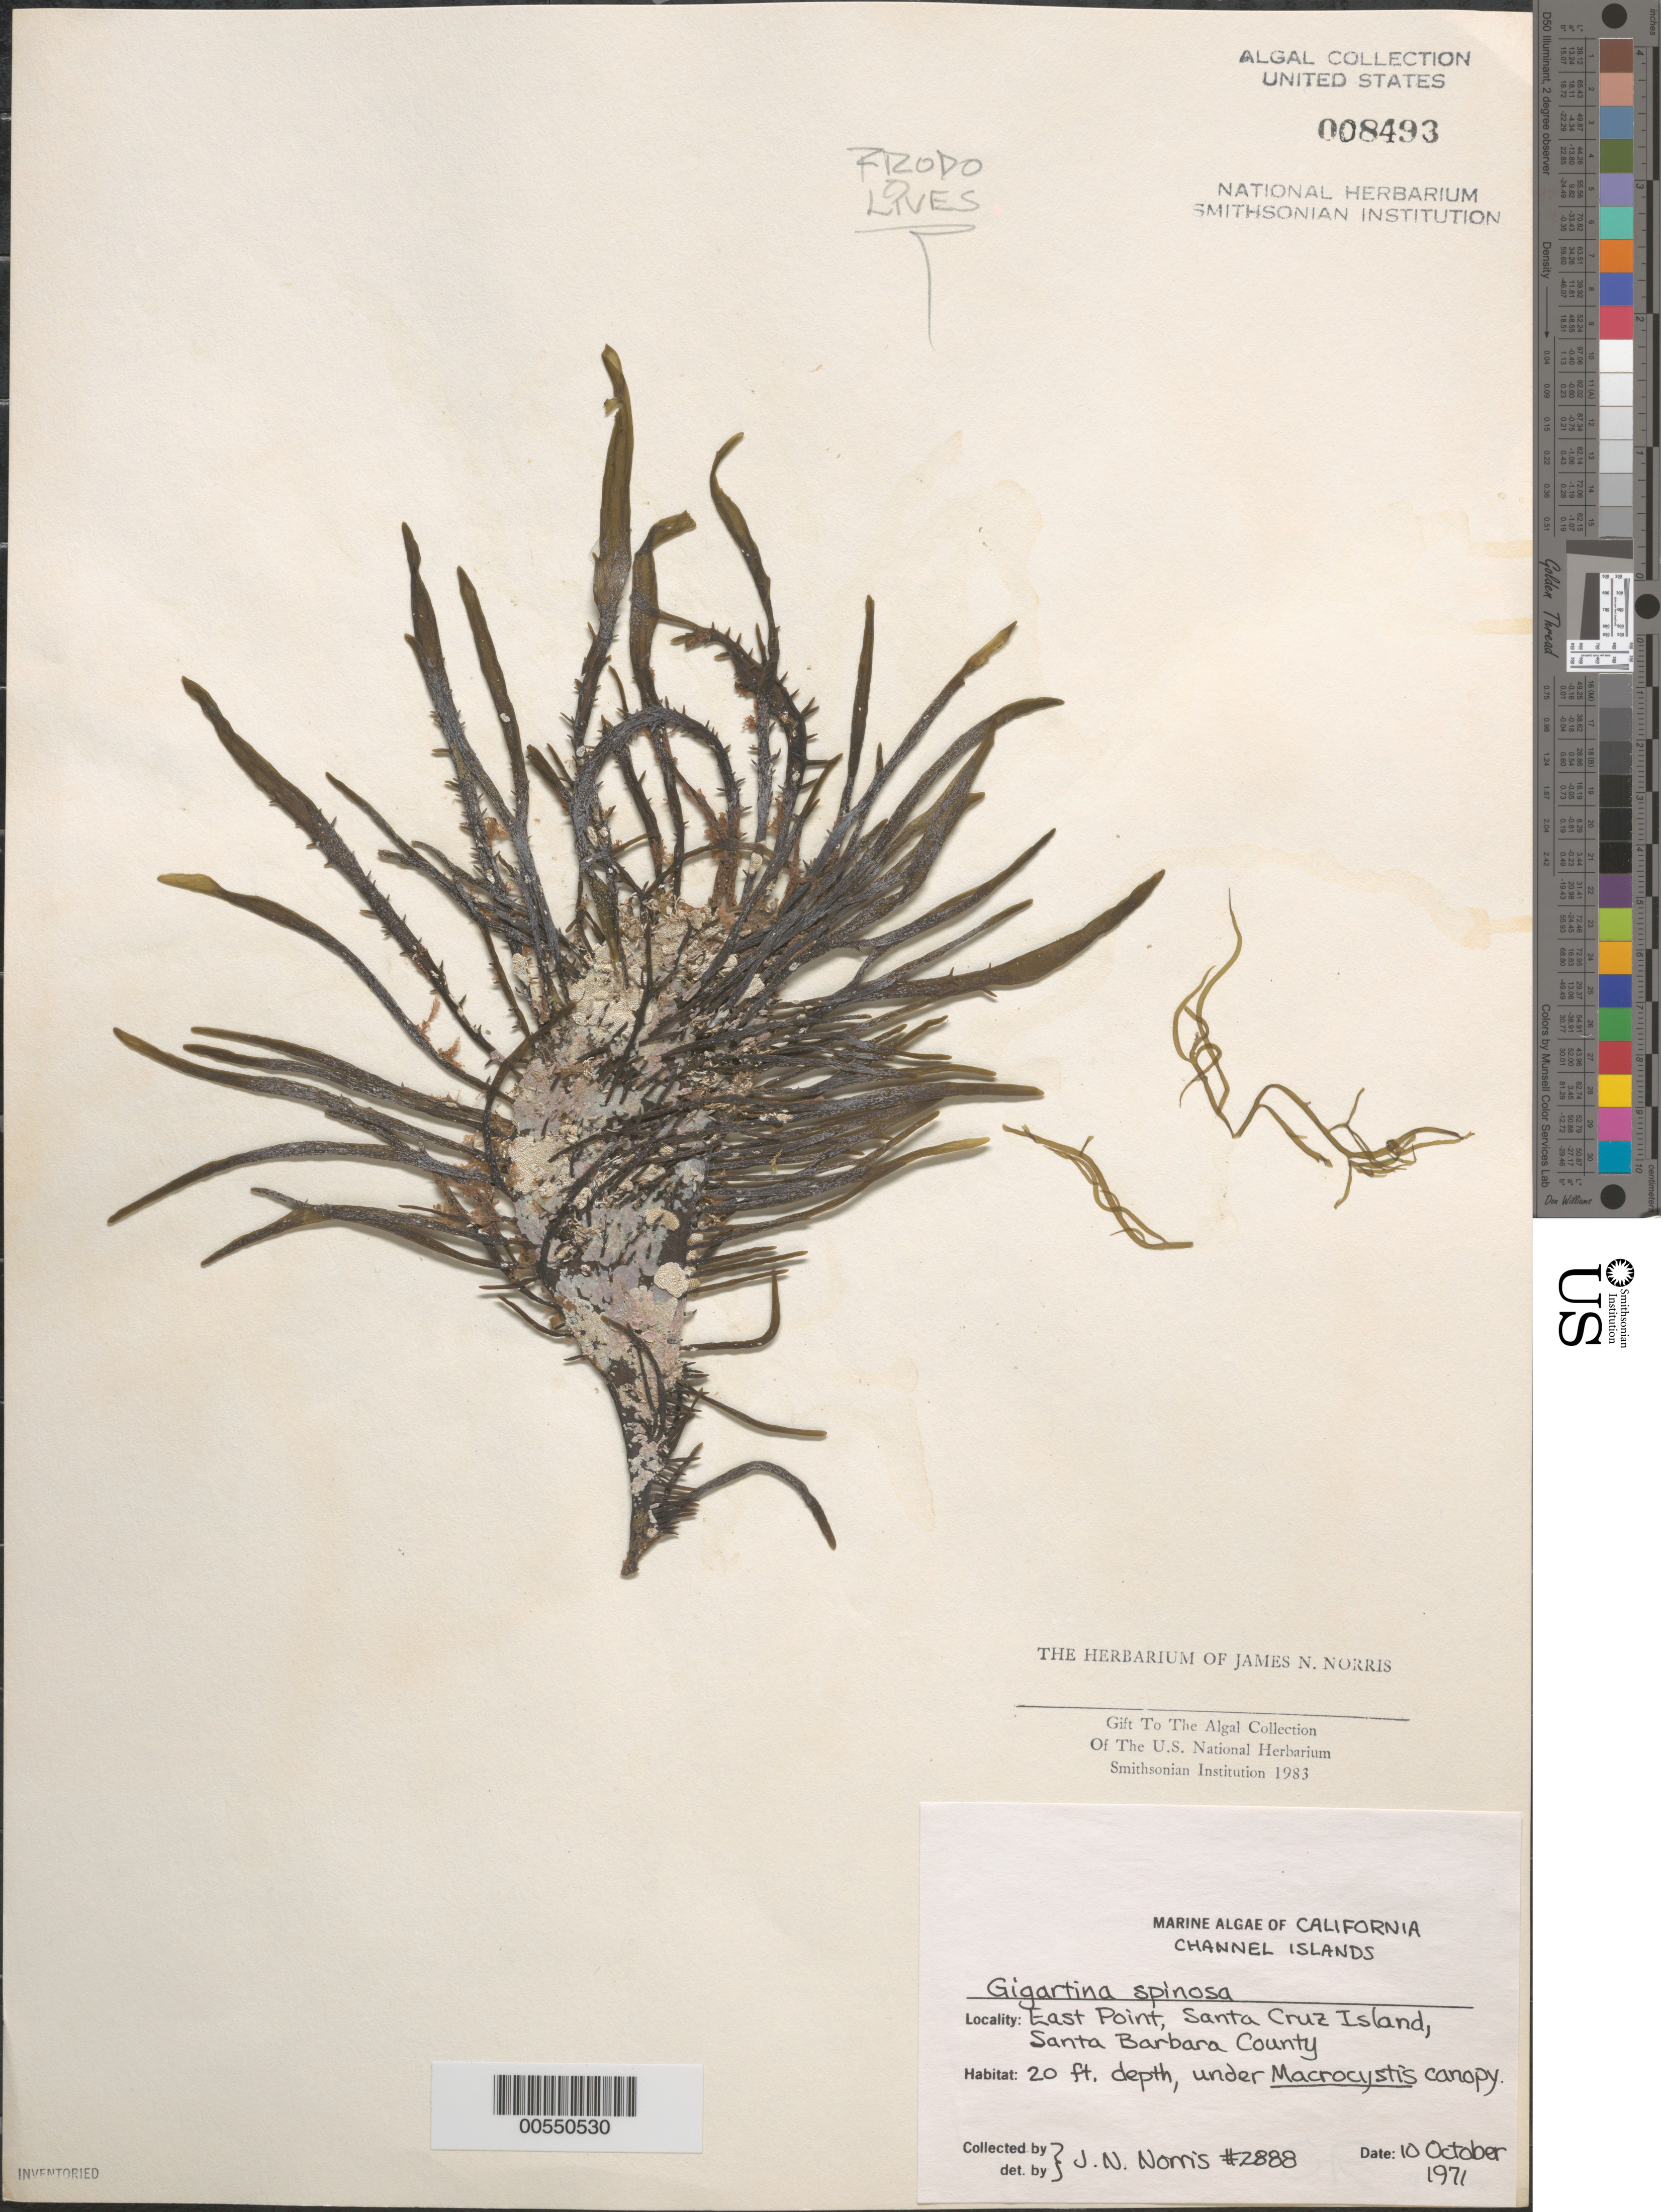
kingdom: Plantae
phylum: Rhodophyta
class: Florideophyceae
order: Gigartinales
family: Gigartinaceae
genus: Chondracanthus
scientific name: Chondracanthus spinosus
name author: (Kütz.) Guiry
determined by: Algae name updating Project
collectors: J. N. Norris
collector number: JN-2888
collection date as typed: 10 Oct 1971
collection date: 1971-10-10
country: United States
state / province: California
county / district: Santa Barbara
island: Santa Cruz Island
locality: East Point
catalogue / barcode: US 8493